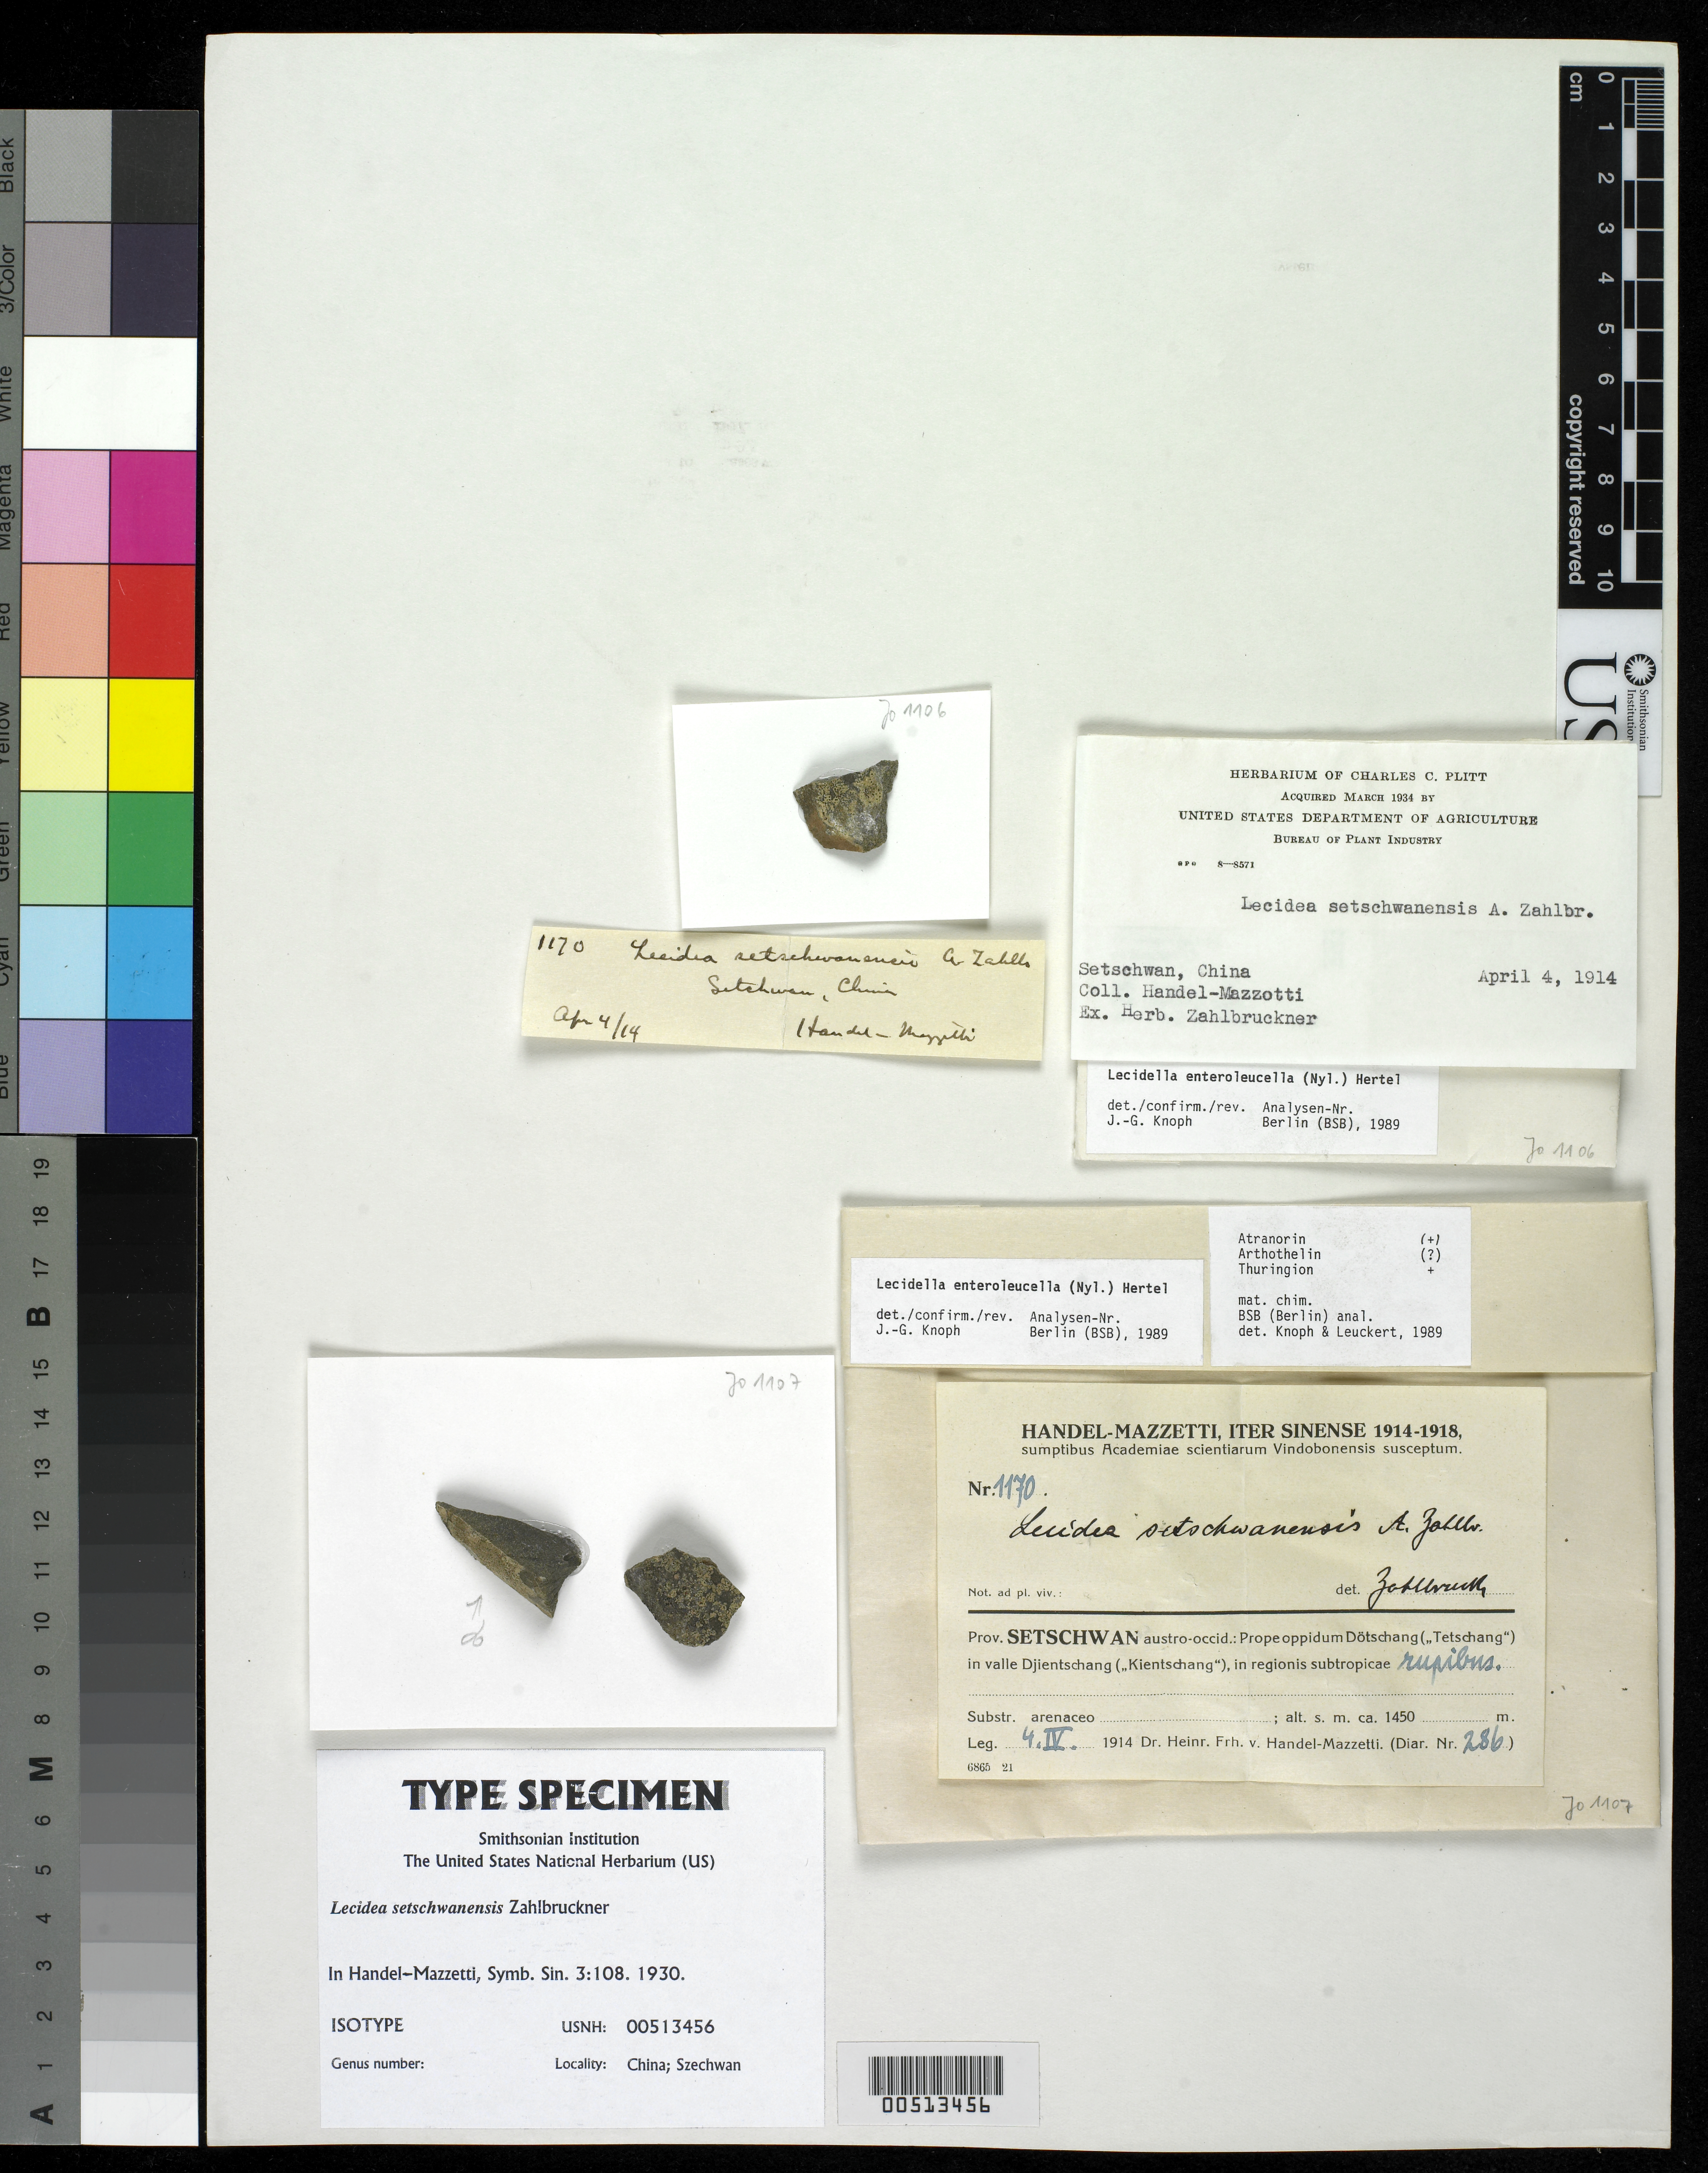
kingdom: Fungi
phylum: Ascomycota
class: Lecanoromycetes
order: Lecideales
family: Lecideaceae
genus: Lecidea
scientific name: Lecidea setschwanensis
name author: Zahlbr. in Hand.-Mazz.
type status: Isotype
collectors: H. Handel-Mazzetti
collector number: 1170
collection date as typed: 04 Apr 1914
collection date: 1914-04-04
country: China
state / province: Sichuan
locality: Prope oppidum Dotschang, Tetschang, in Valle Djientschang, Kientschang. [Near town of Dotschang, Tetschang, in Djientschang Valley, Kientschang.]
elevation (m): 1450